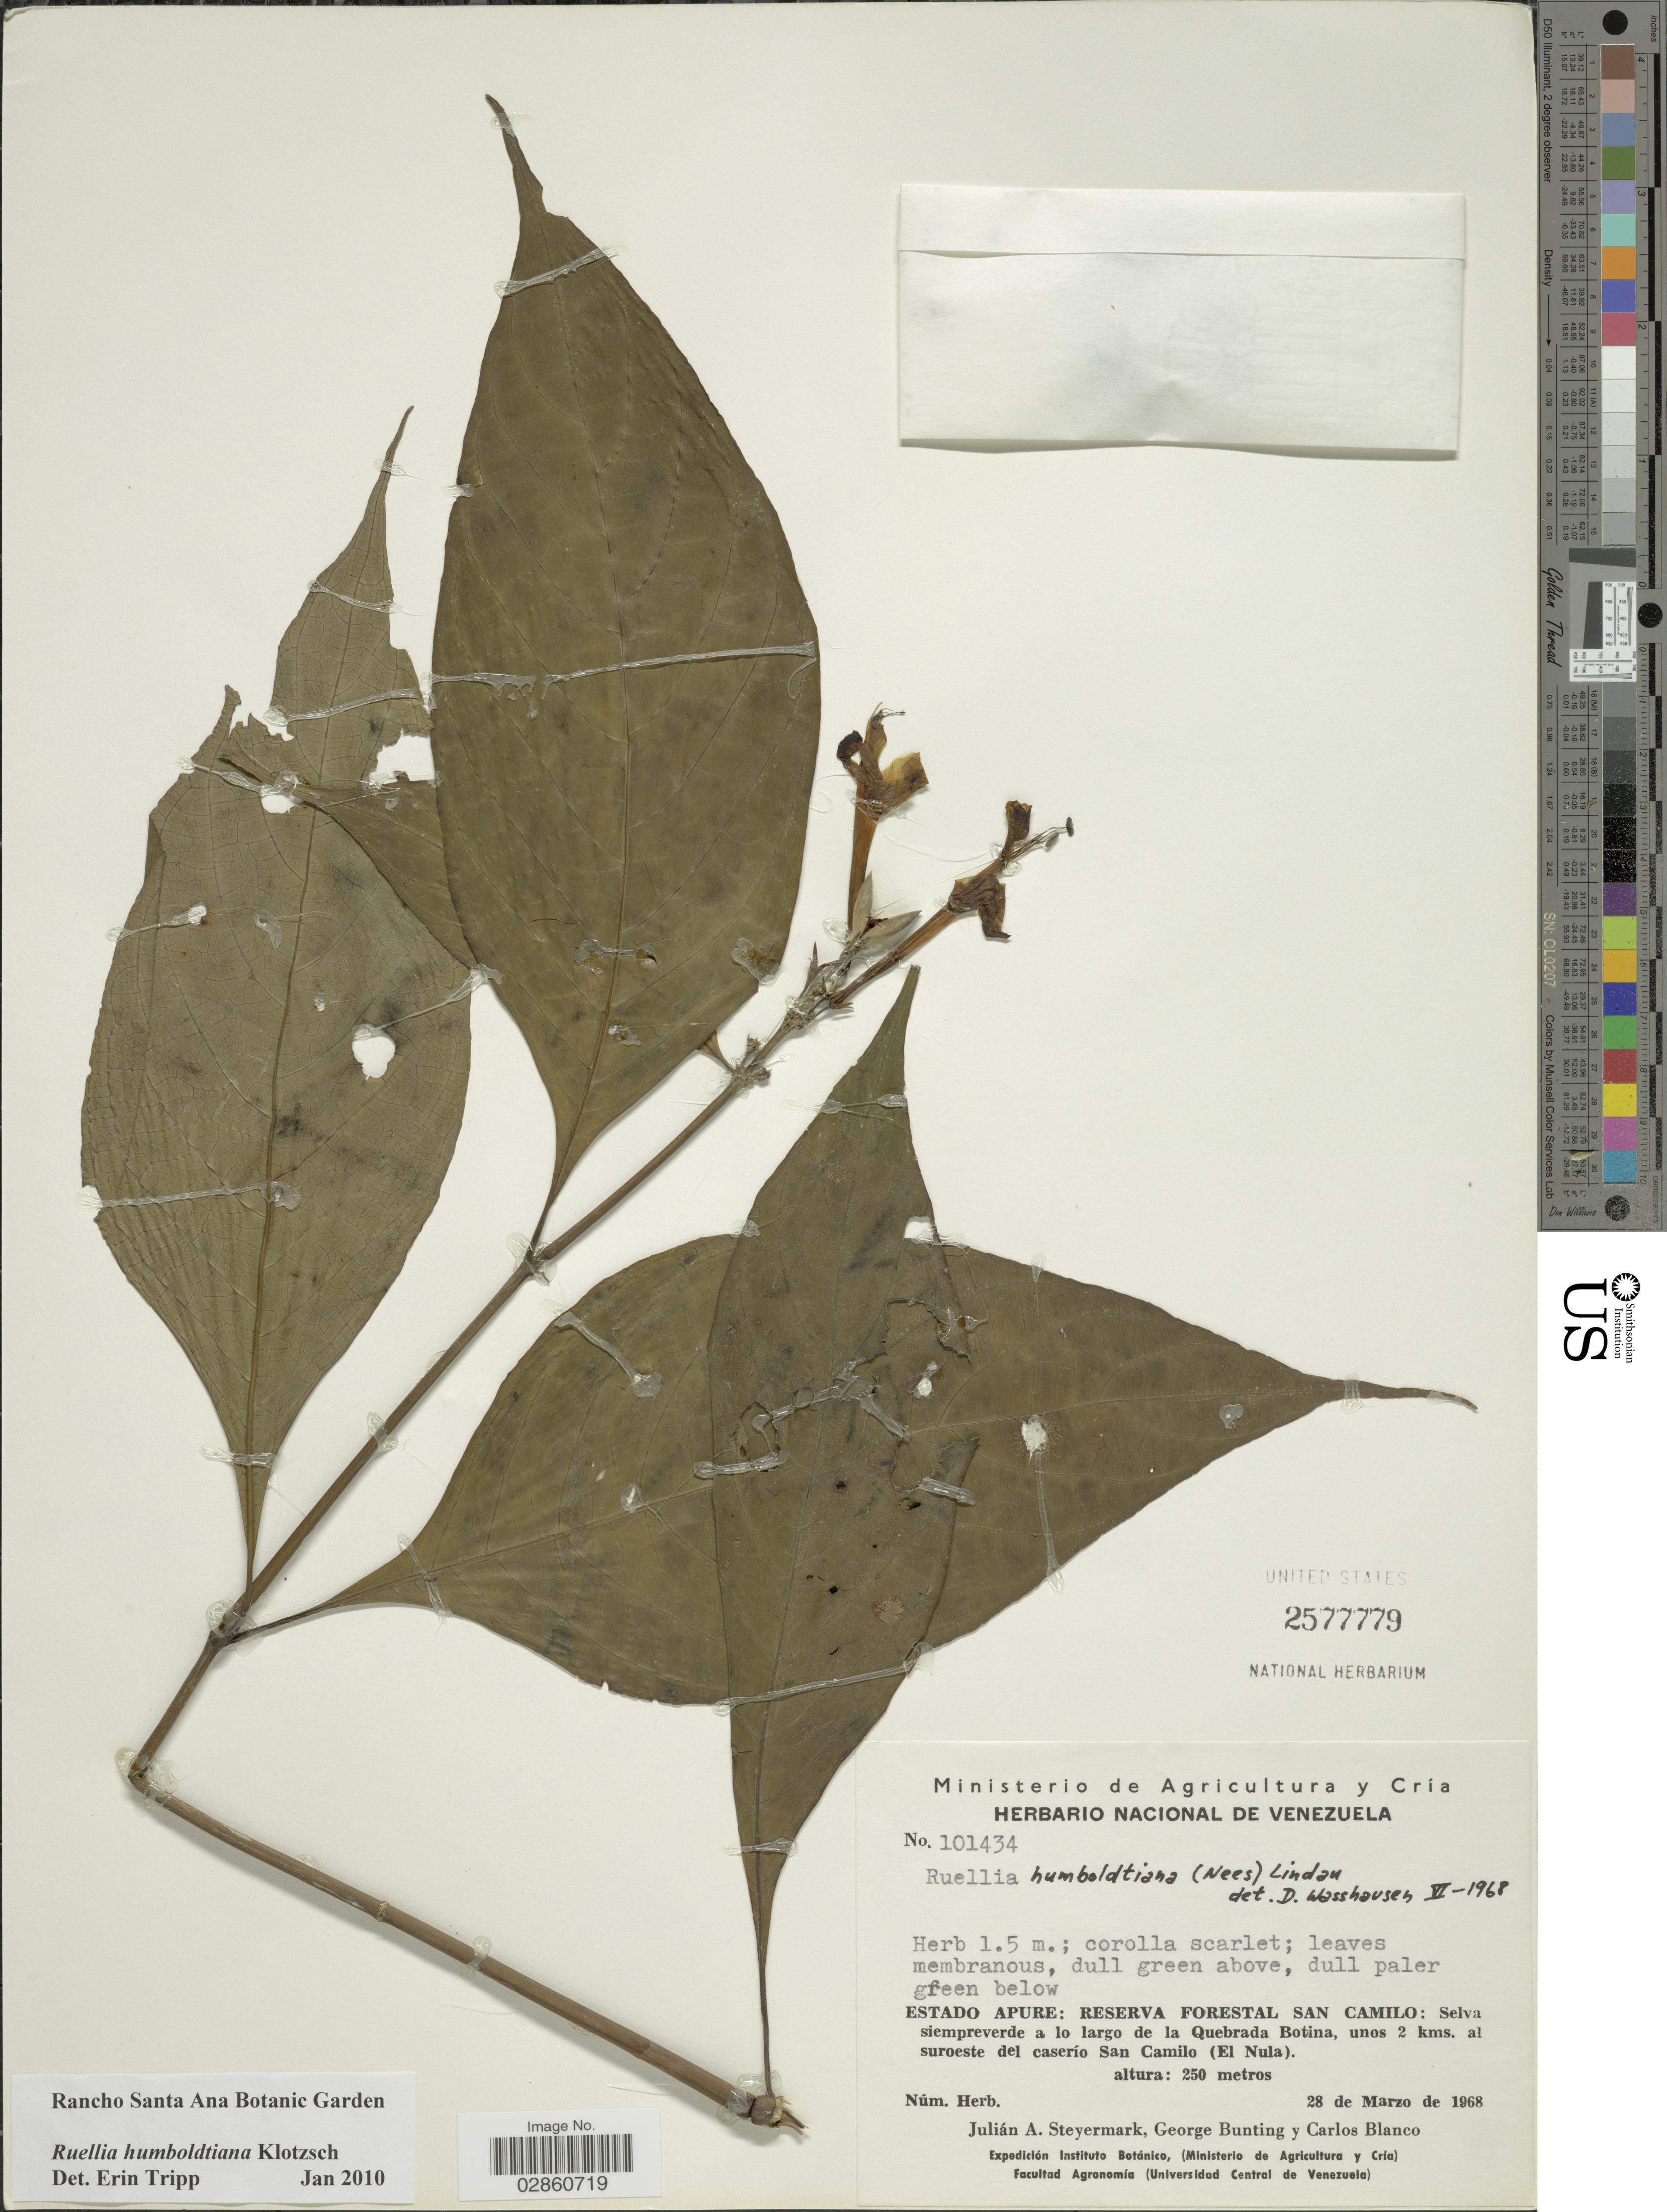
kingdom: Plantae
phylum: Tracheophyta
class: Magnoliopsida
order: Lamiales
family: Acanthaceae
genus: Ruellia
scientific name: Ruellia humboldtiana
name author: (Nees) Lindau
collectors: J. Steyermark, G. S. Bunting & C. Blanco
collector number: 101434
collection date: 1968-03-28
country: Venezuela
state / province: Apure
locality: Estado Apure: Reserva Forestal San Camilo: Selva siempreverde a lo largo de la Quebrada Botina, unos 2 kms. al suroeste del caserío San Camilo (El Nula).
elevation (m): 250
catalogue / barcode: US 2577779